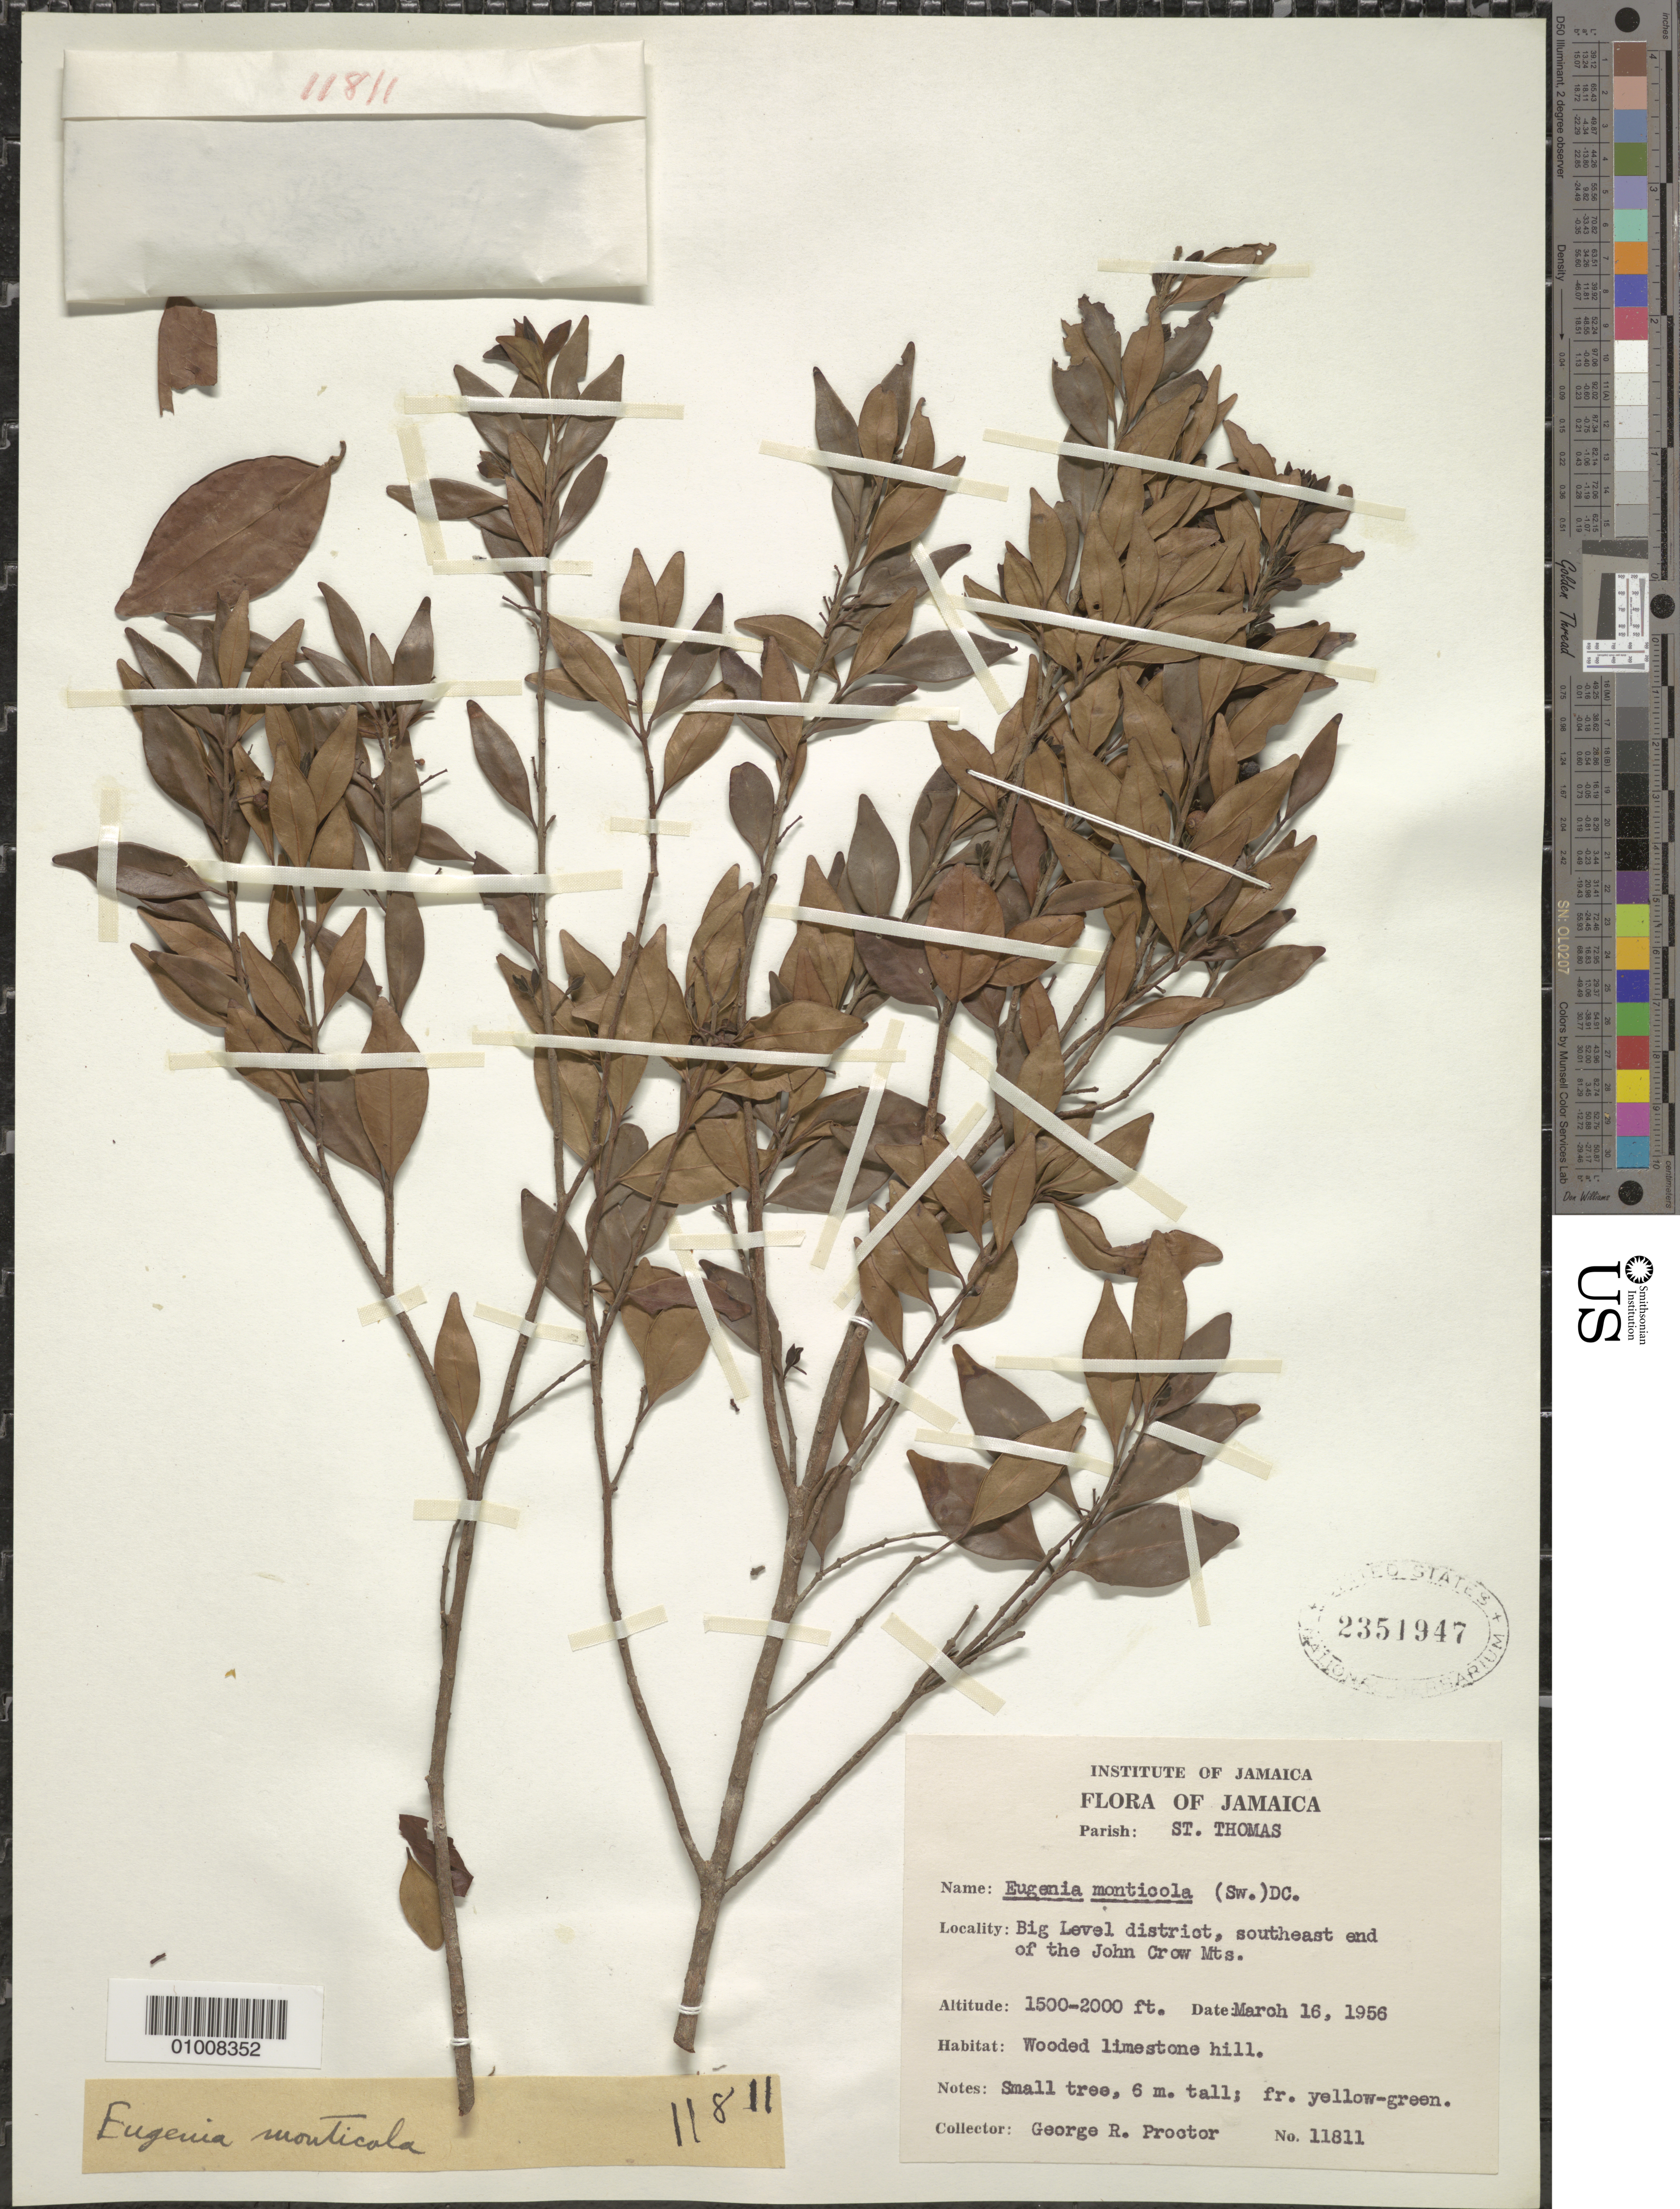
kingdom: Plantae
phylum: Tracheophyta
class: Magnoliopsida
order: Myrtales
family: Myrtaceae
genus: Eugenia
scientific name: Eugenia monticola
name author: (Sw.) DC.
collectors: G. R. Proctor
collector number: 11811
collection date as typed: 16 Mar 1956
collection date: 1956-03-16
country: Jamaica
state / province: Saint Thomas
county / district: Big Level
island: Jamaica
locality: Southeast end of John Crow Mts.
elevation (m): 457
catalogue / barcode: US 2351947